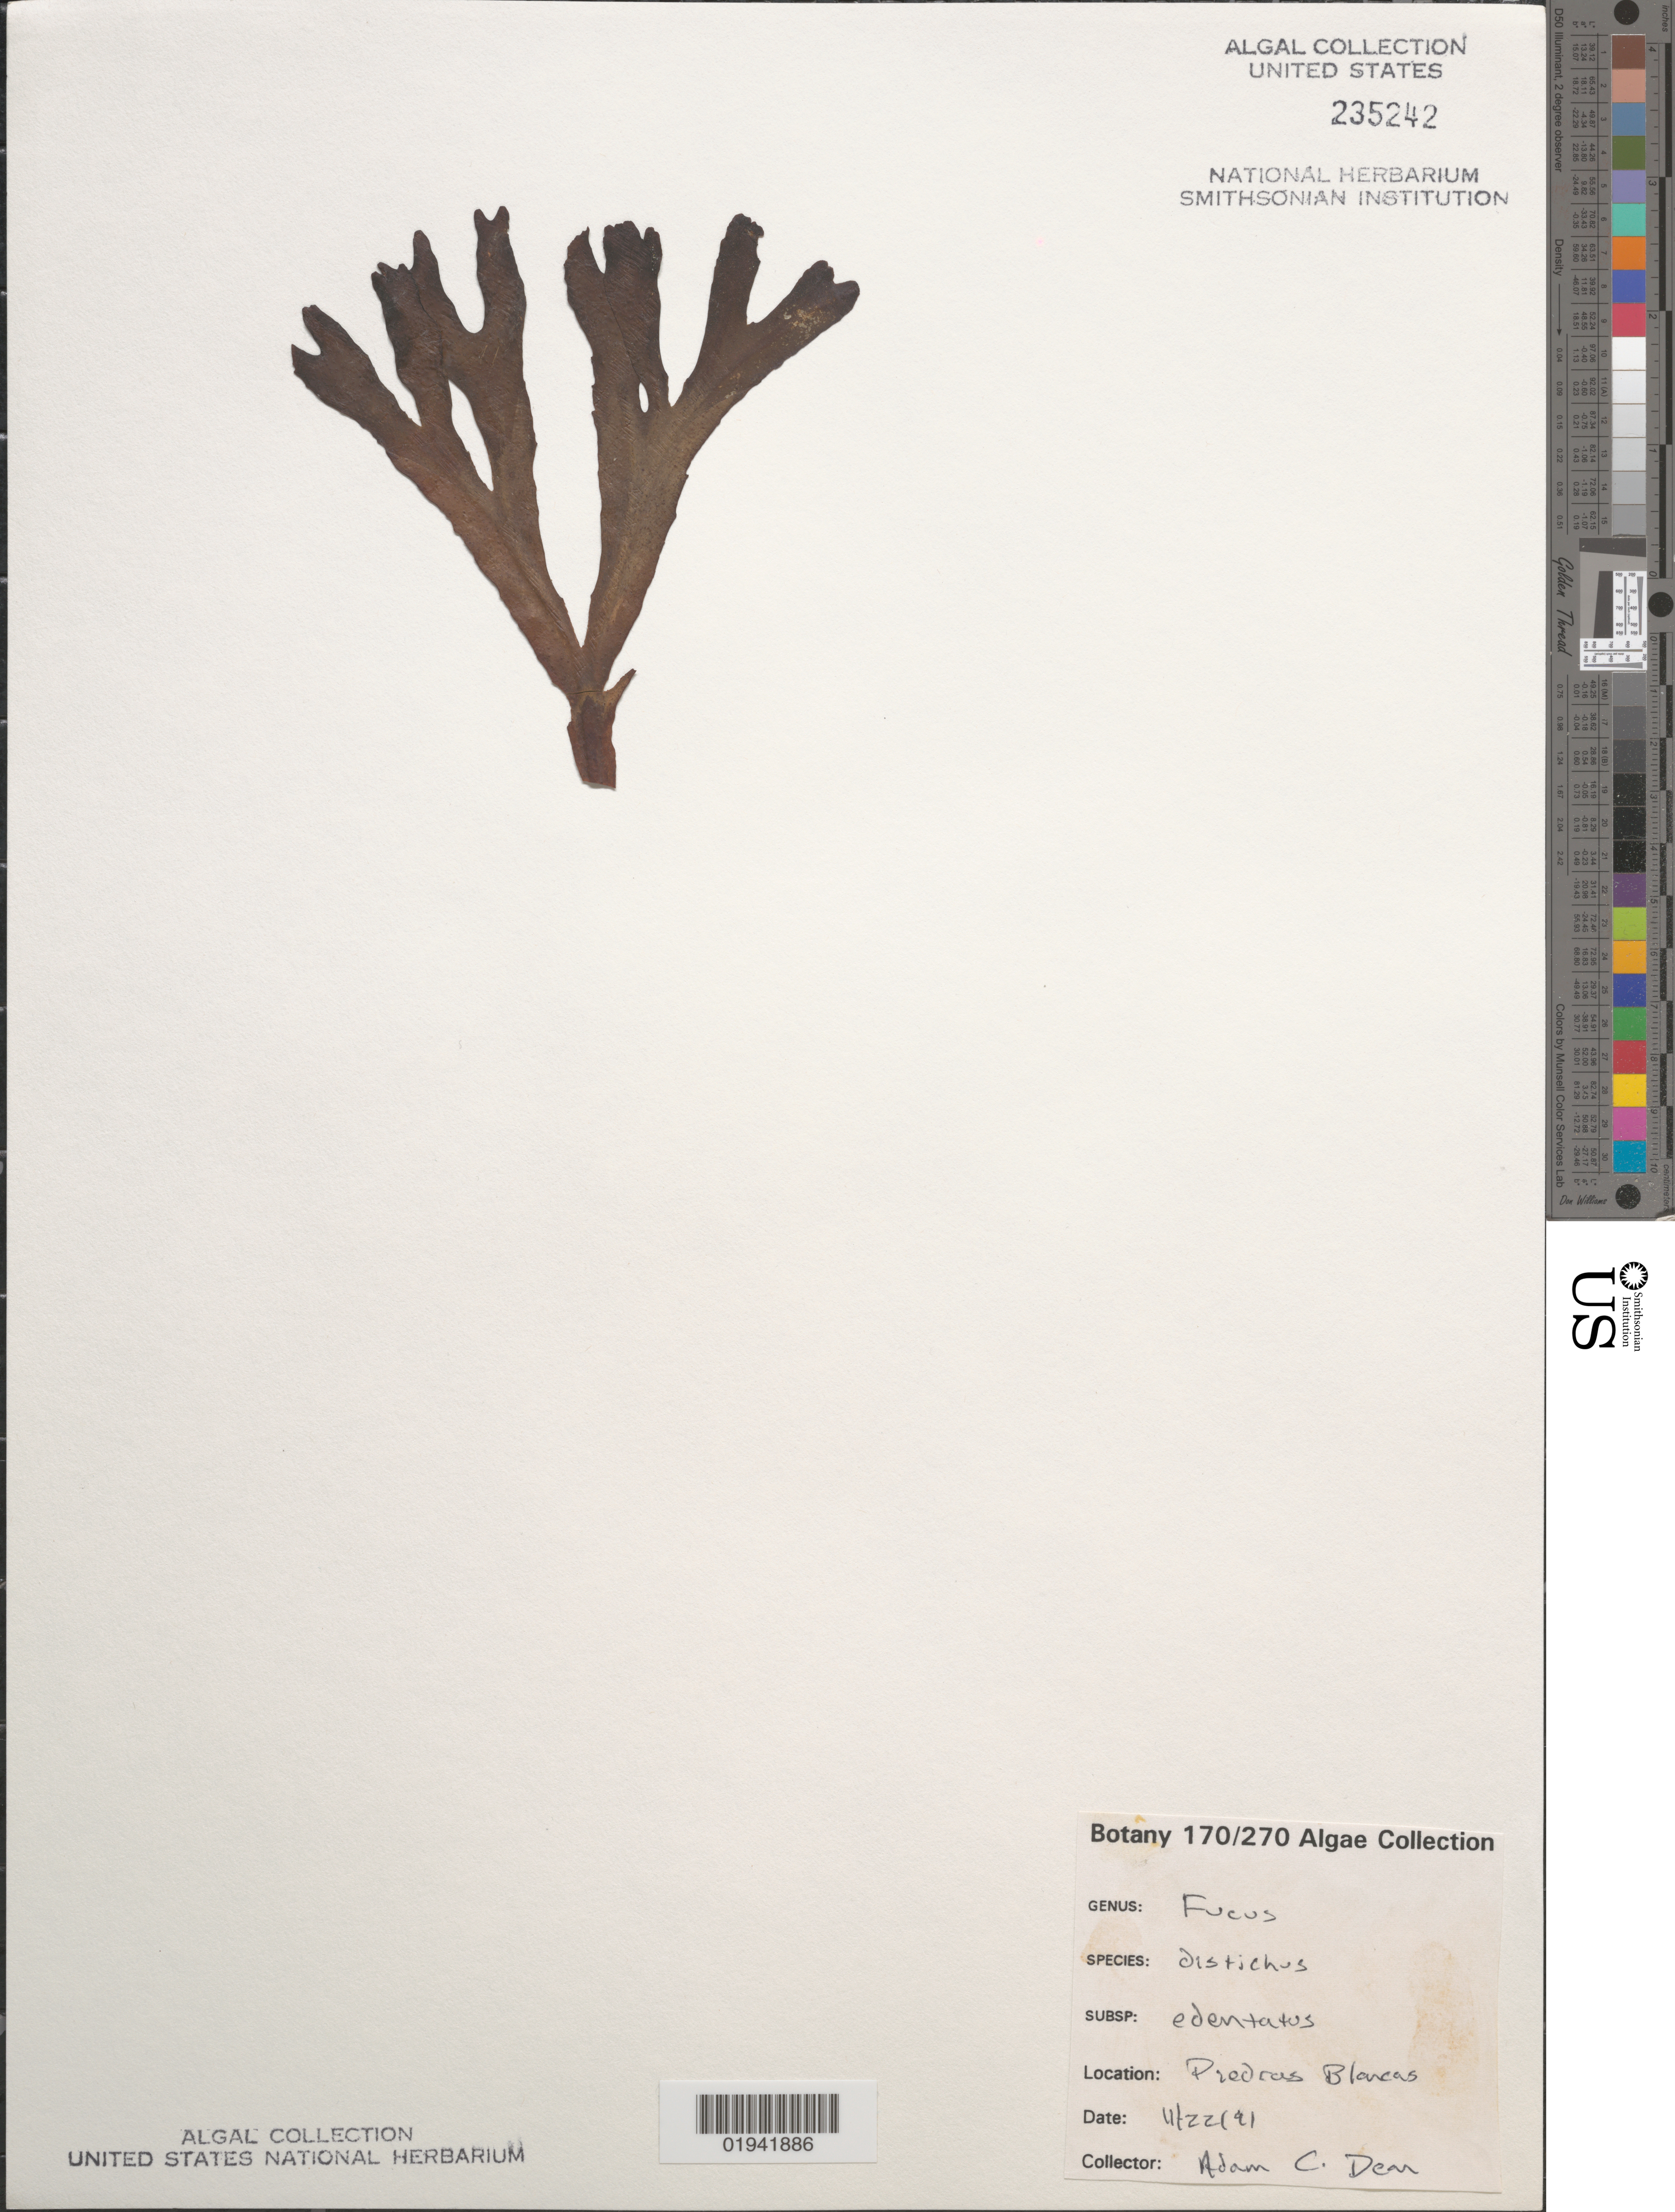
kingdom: Chromista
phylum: Ochrophyta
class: Phaeophyceae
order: Fucales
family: Fucaceae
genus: Fucus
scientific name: Fucus distichus subsp. edentatus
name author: (Bach. Pyl.) H.T. Powell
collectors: A. Dean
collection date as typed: Transcribed d/m/y: 22/11/91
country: United States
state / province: California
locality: Piedras Blancas.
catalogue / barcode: US 235242